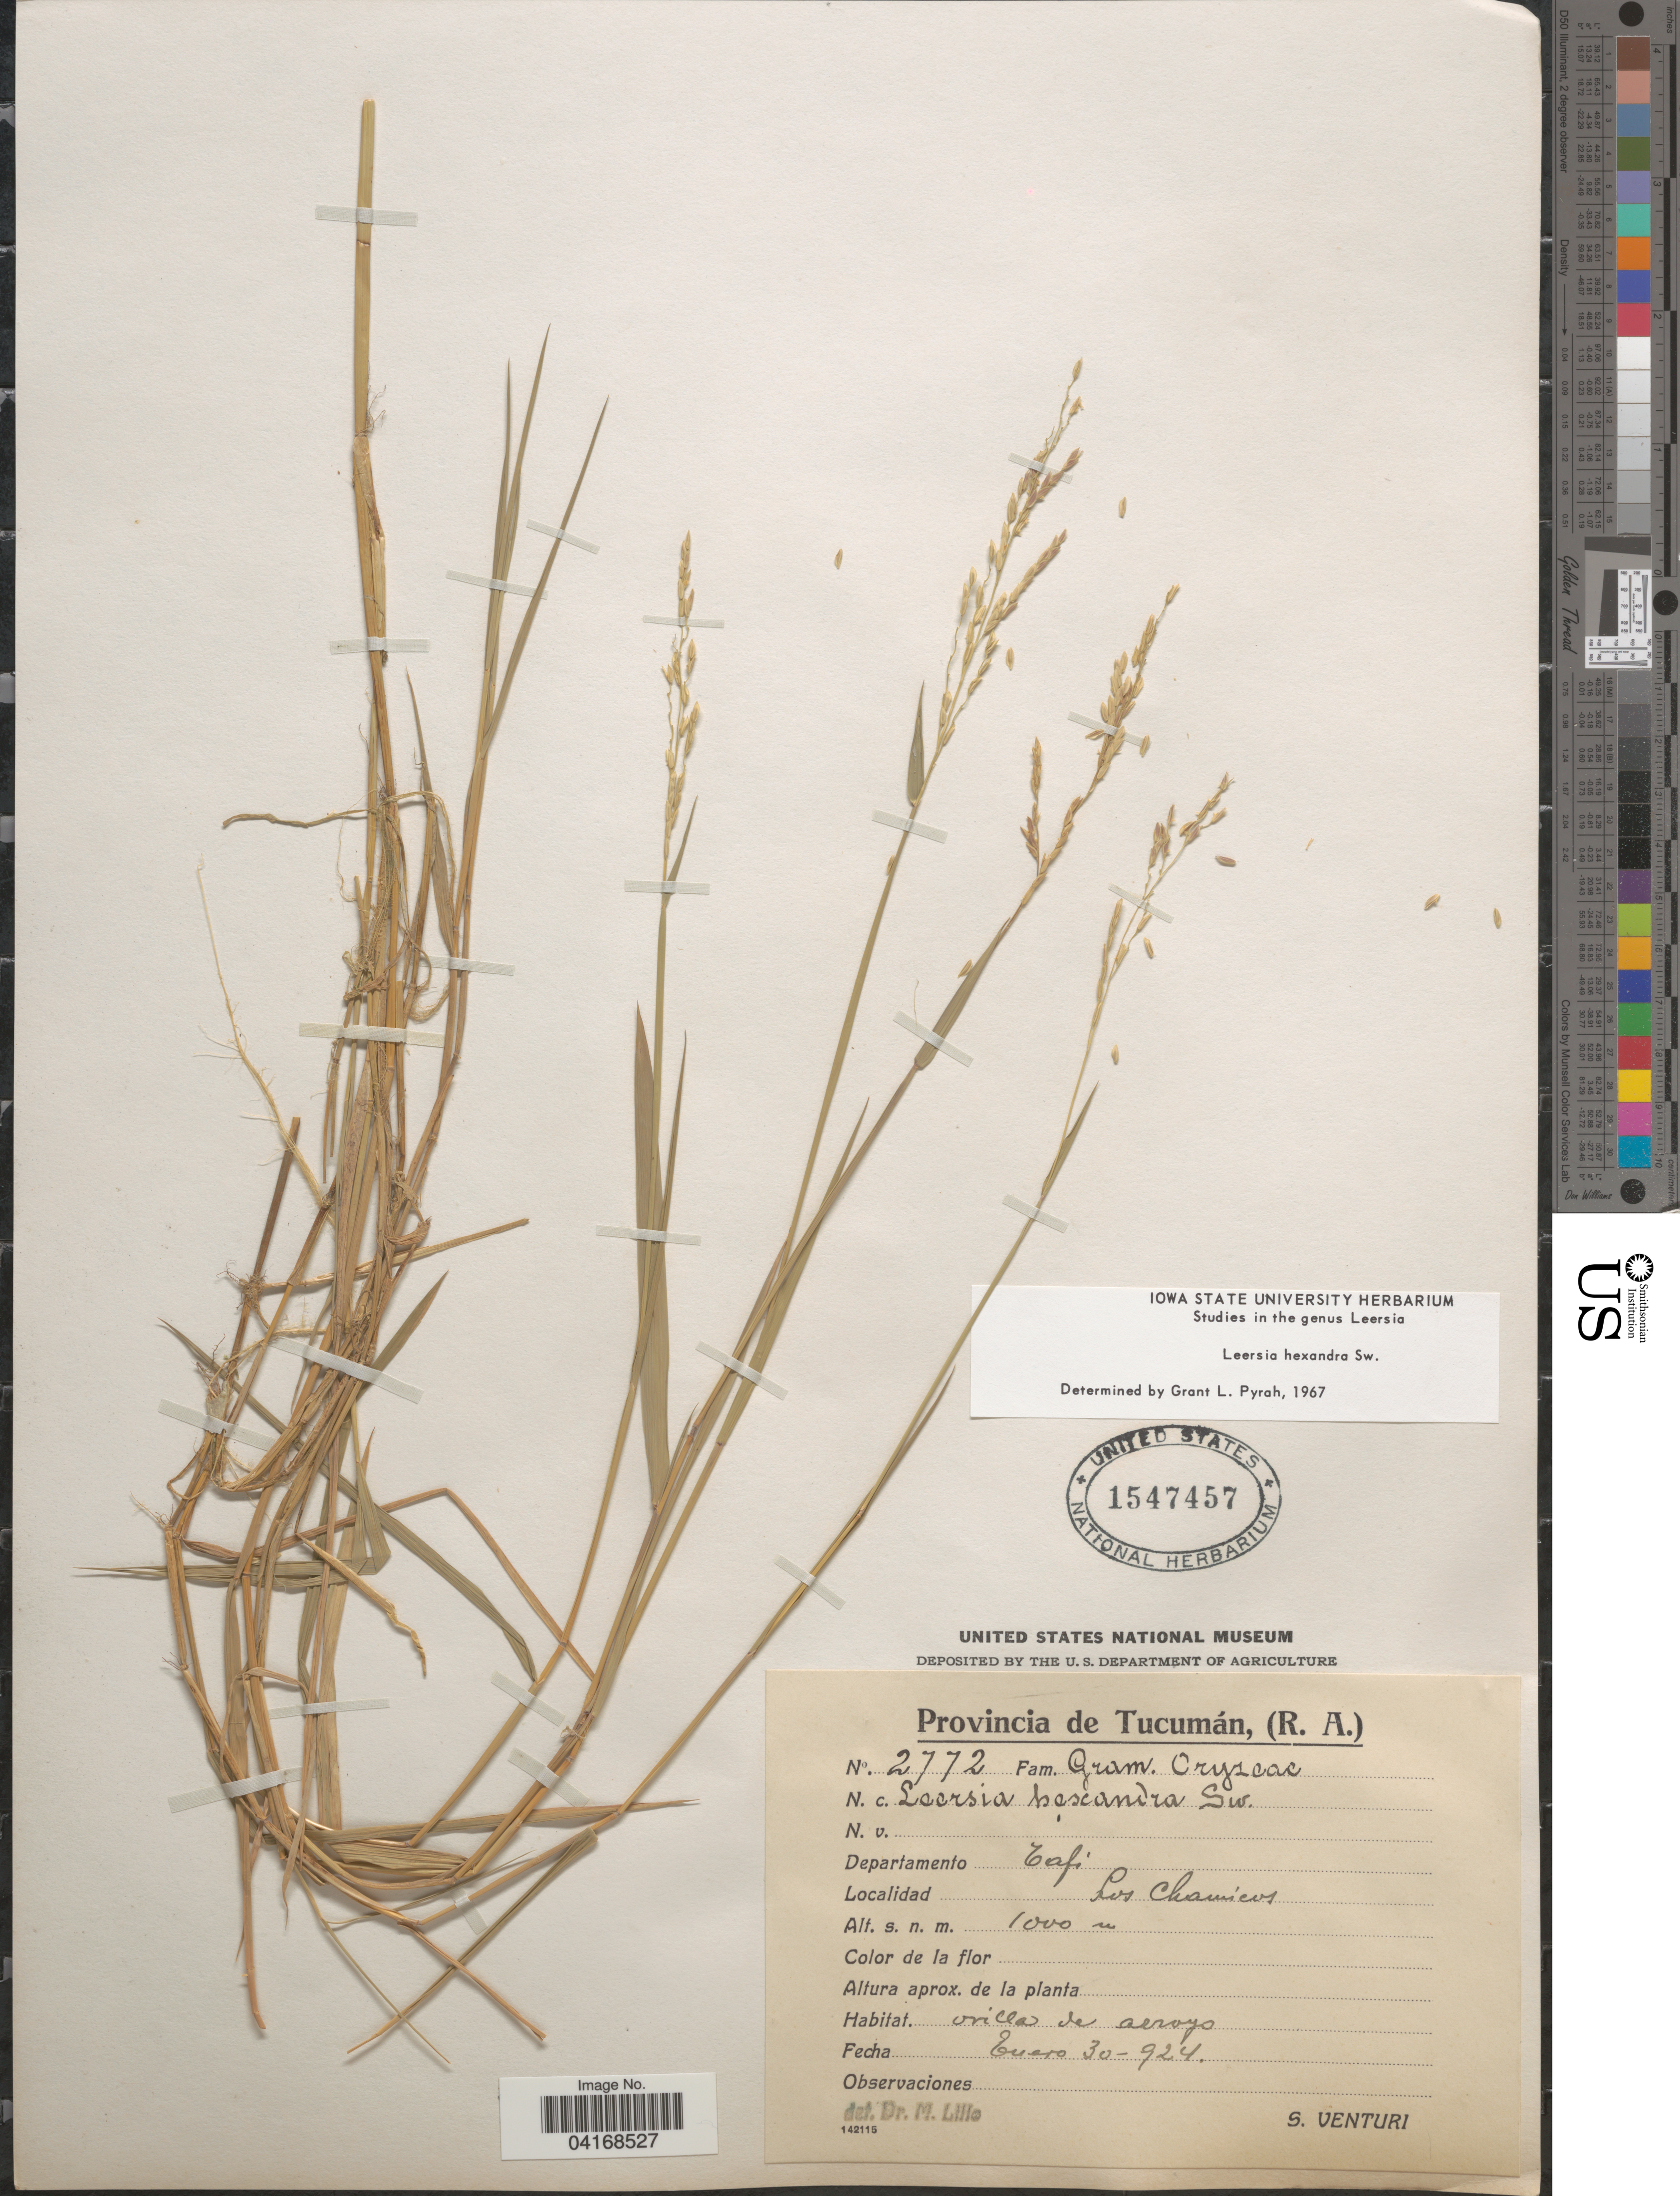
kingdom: Plantae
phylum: Tracheophyta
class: Liliopsida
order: Poales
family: Poaceae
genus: Leersia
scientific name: Leersia hexandra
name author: Sw.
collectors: S. Venturi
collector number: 2772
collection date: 1924-01-30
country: Argentina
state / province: Tucuman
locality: (R. A). Departamento Tafi. Los Chamicos.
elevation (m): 1000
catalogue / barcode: US 1547457